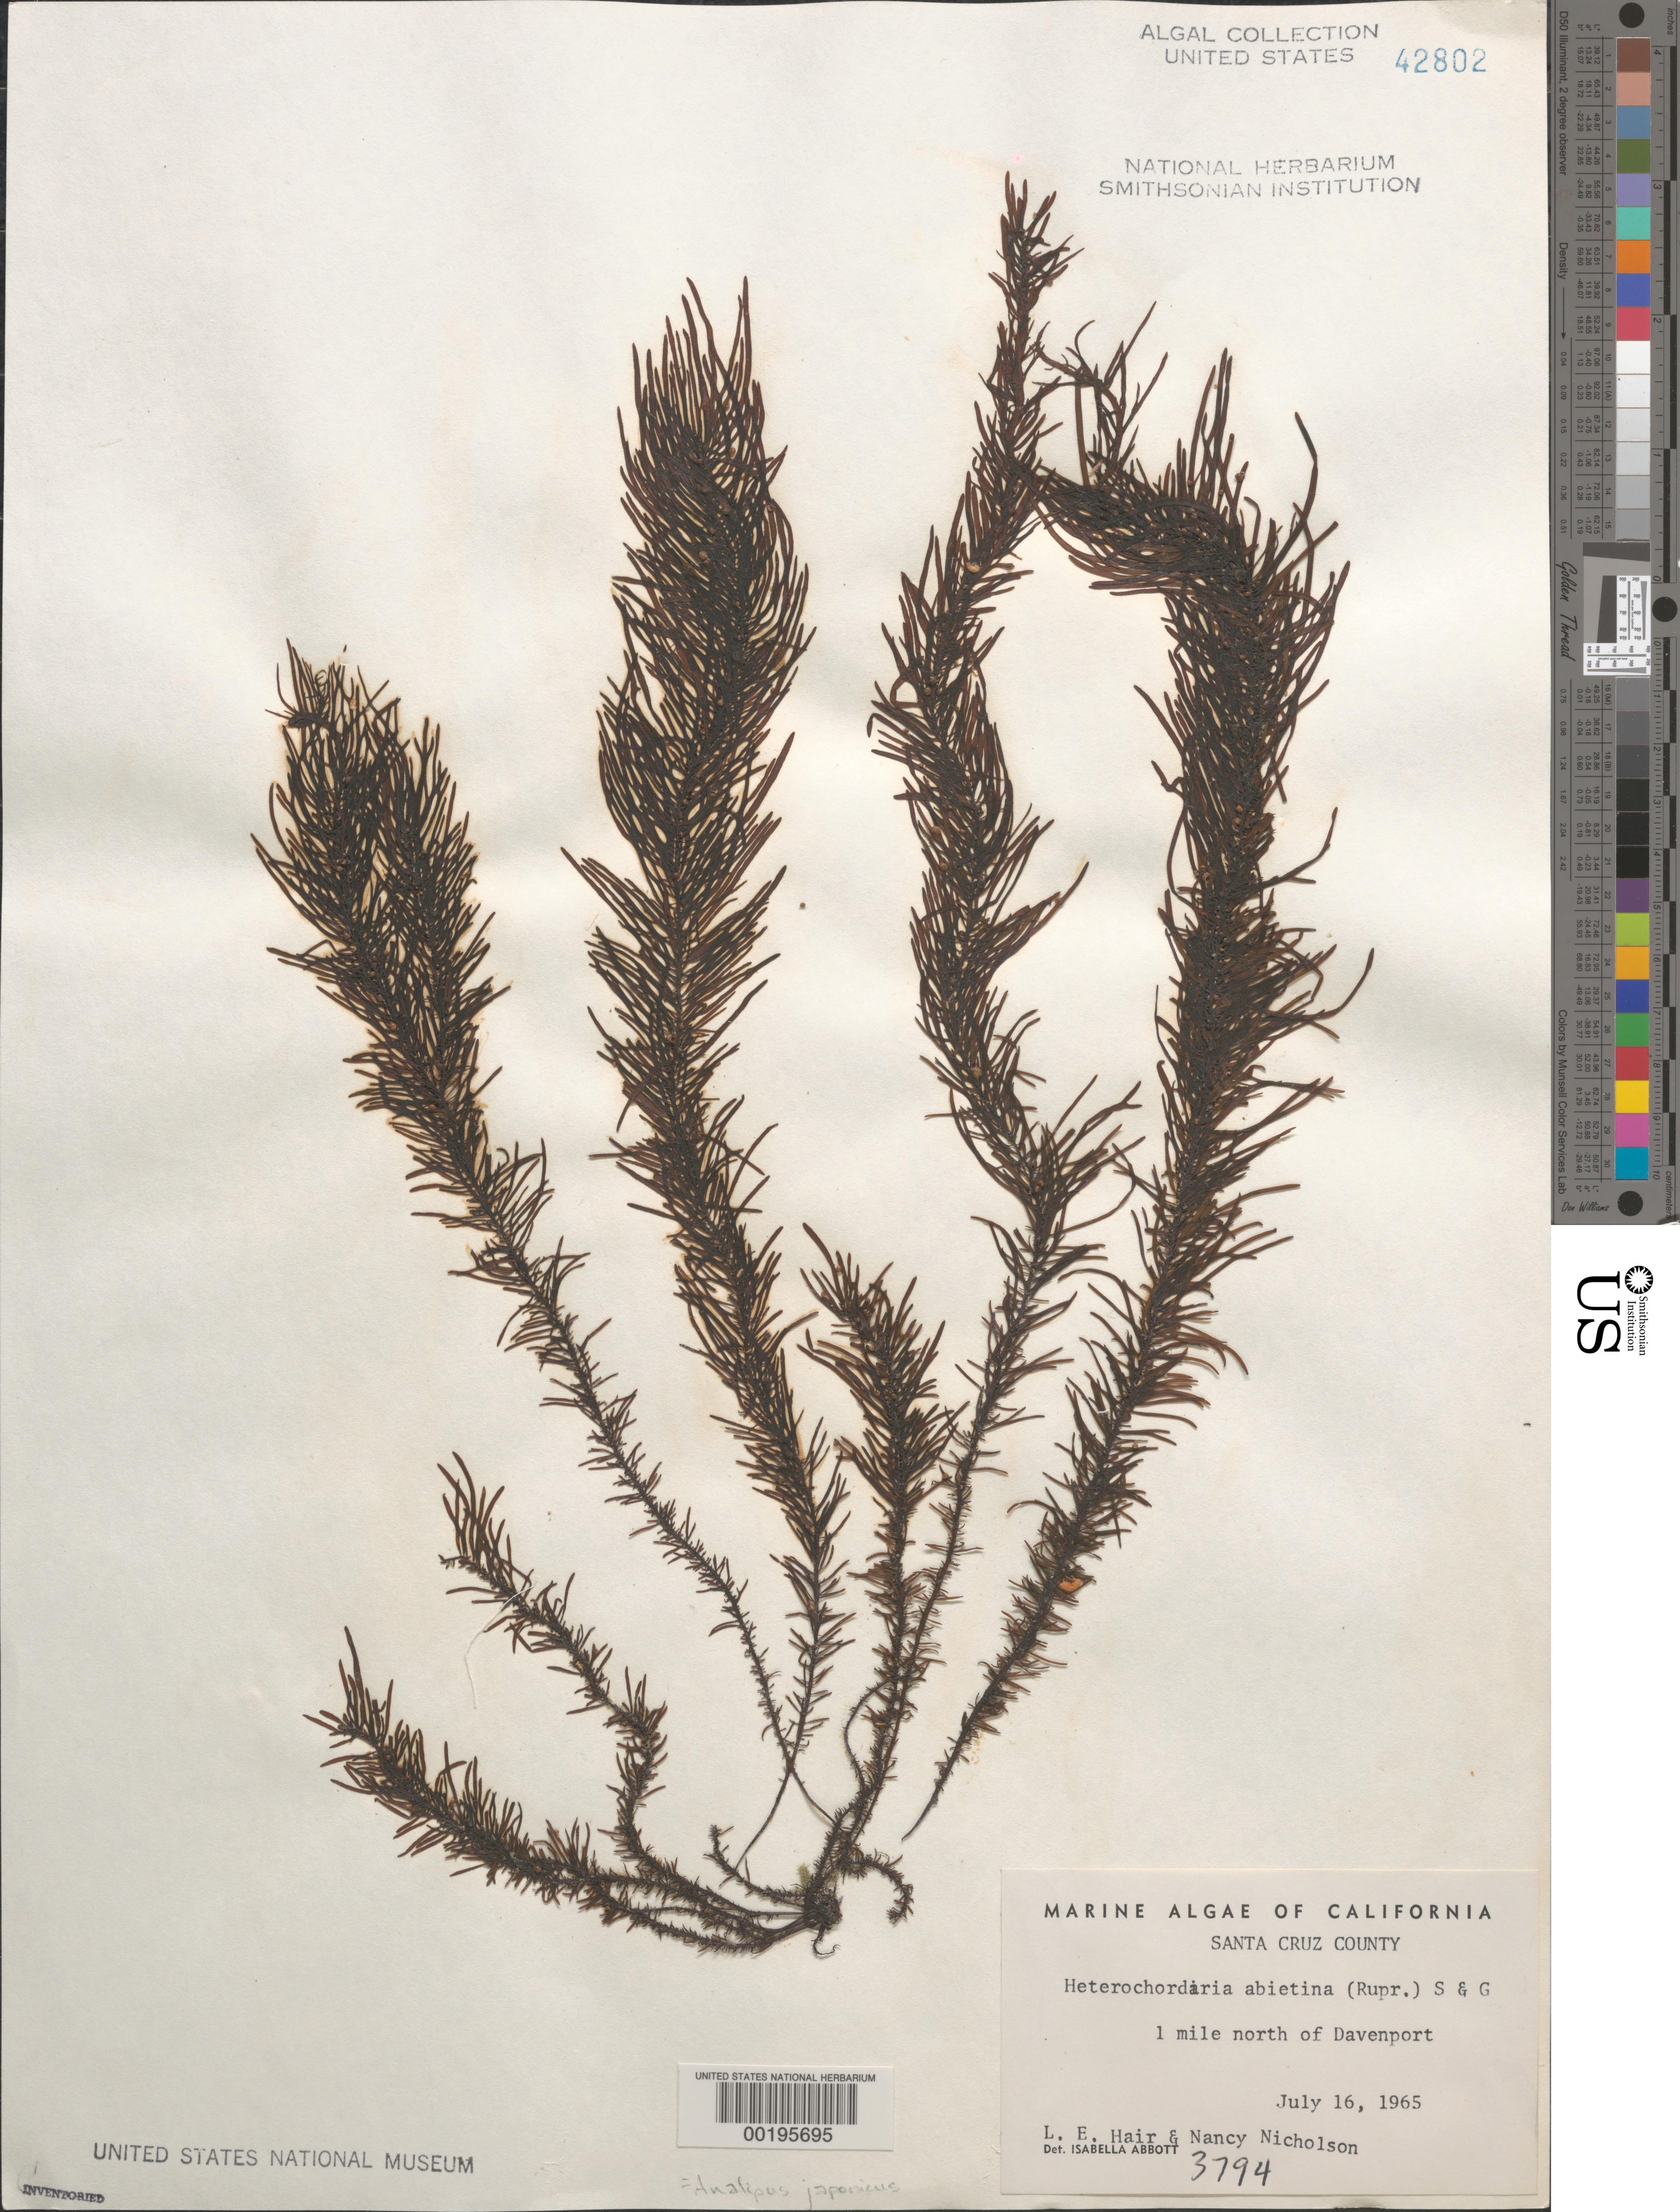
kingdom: Chromista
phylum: Ochrophyta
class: Phaeophyceae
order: Ectocarpales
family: Chordariaceae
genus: Analipus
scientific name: Analipus japonicus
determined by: Abbott, Isabella A.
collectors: L. Hair & N. Nicholson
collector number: IAA 3794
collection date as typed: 16 Jul 1965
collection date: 1965-07-16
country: United States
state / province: California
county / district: Santa Cruz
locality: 1 mile north of Davenport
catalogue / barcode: US 42802